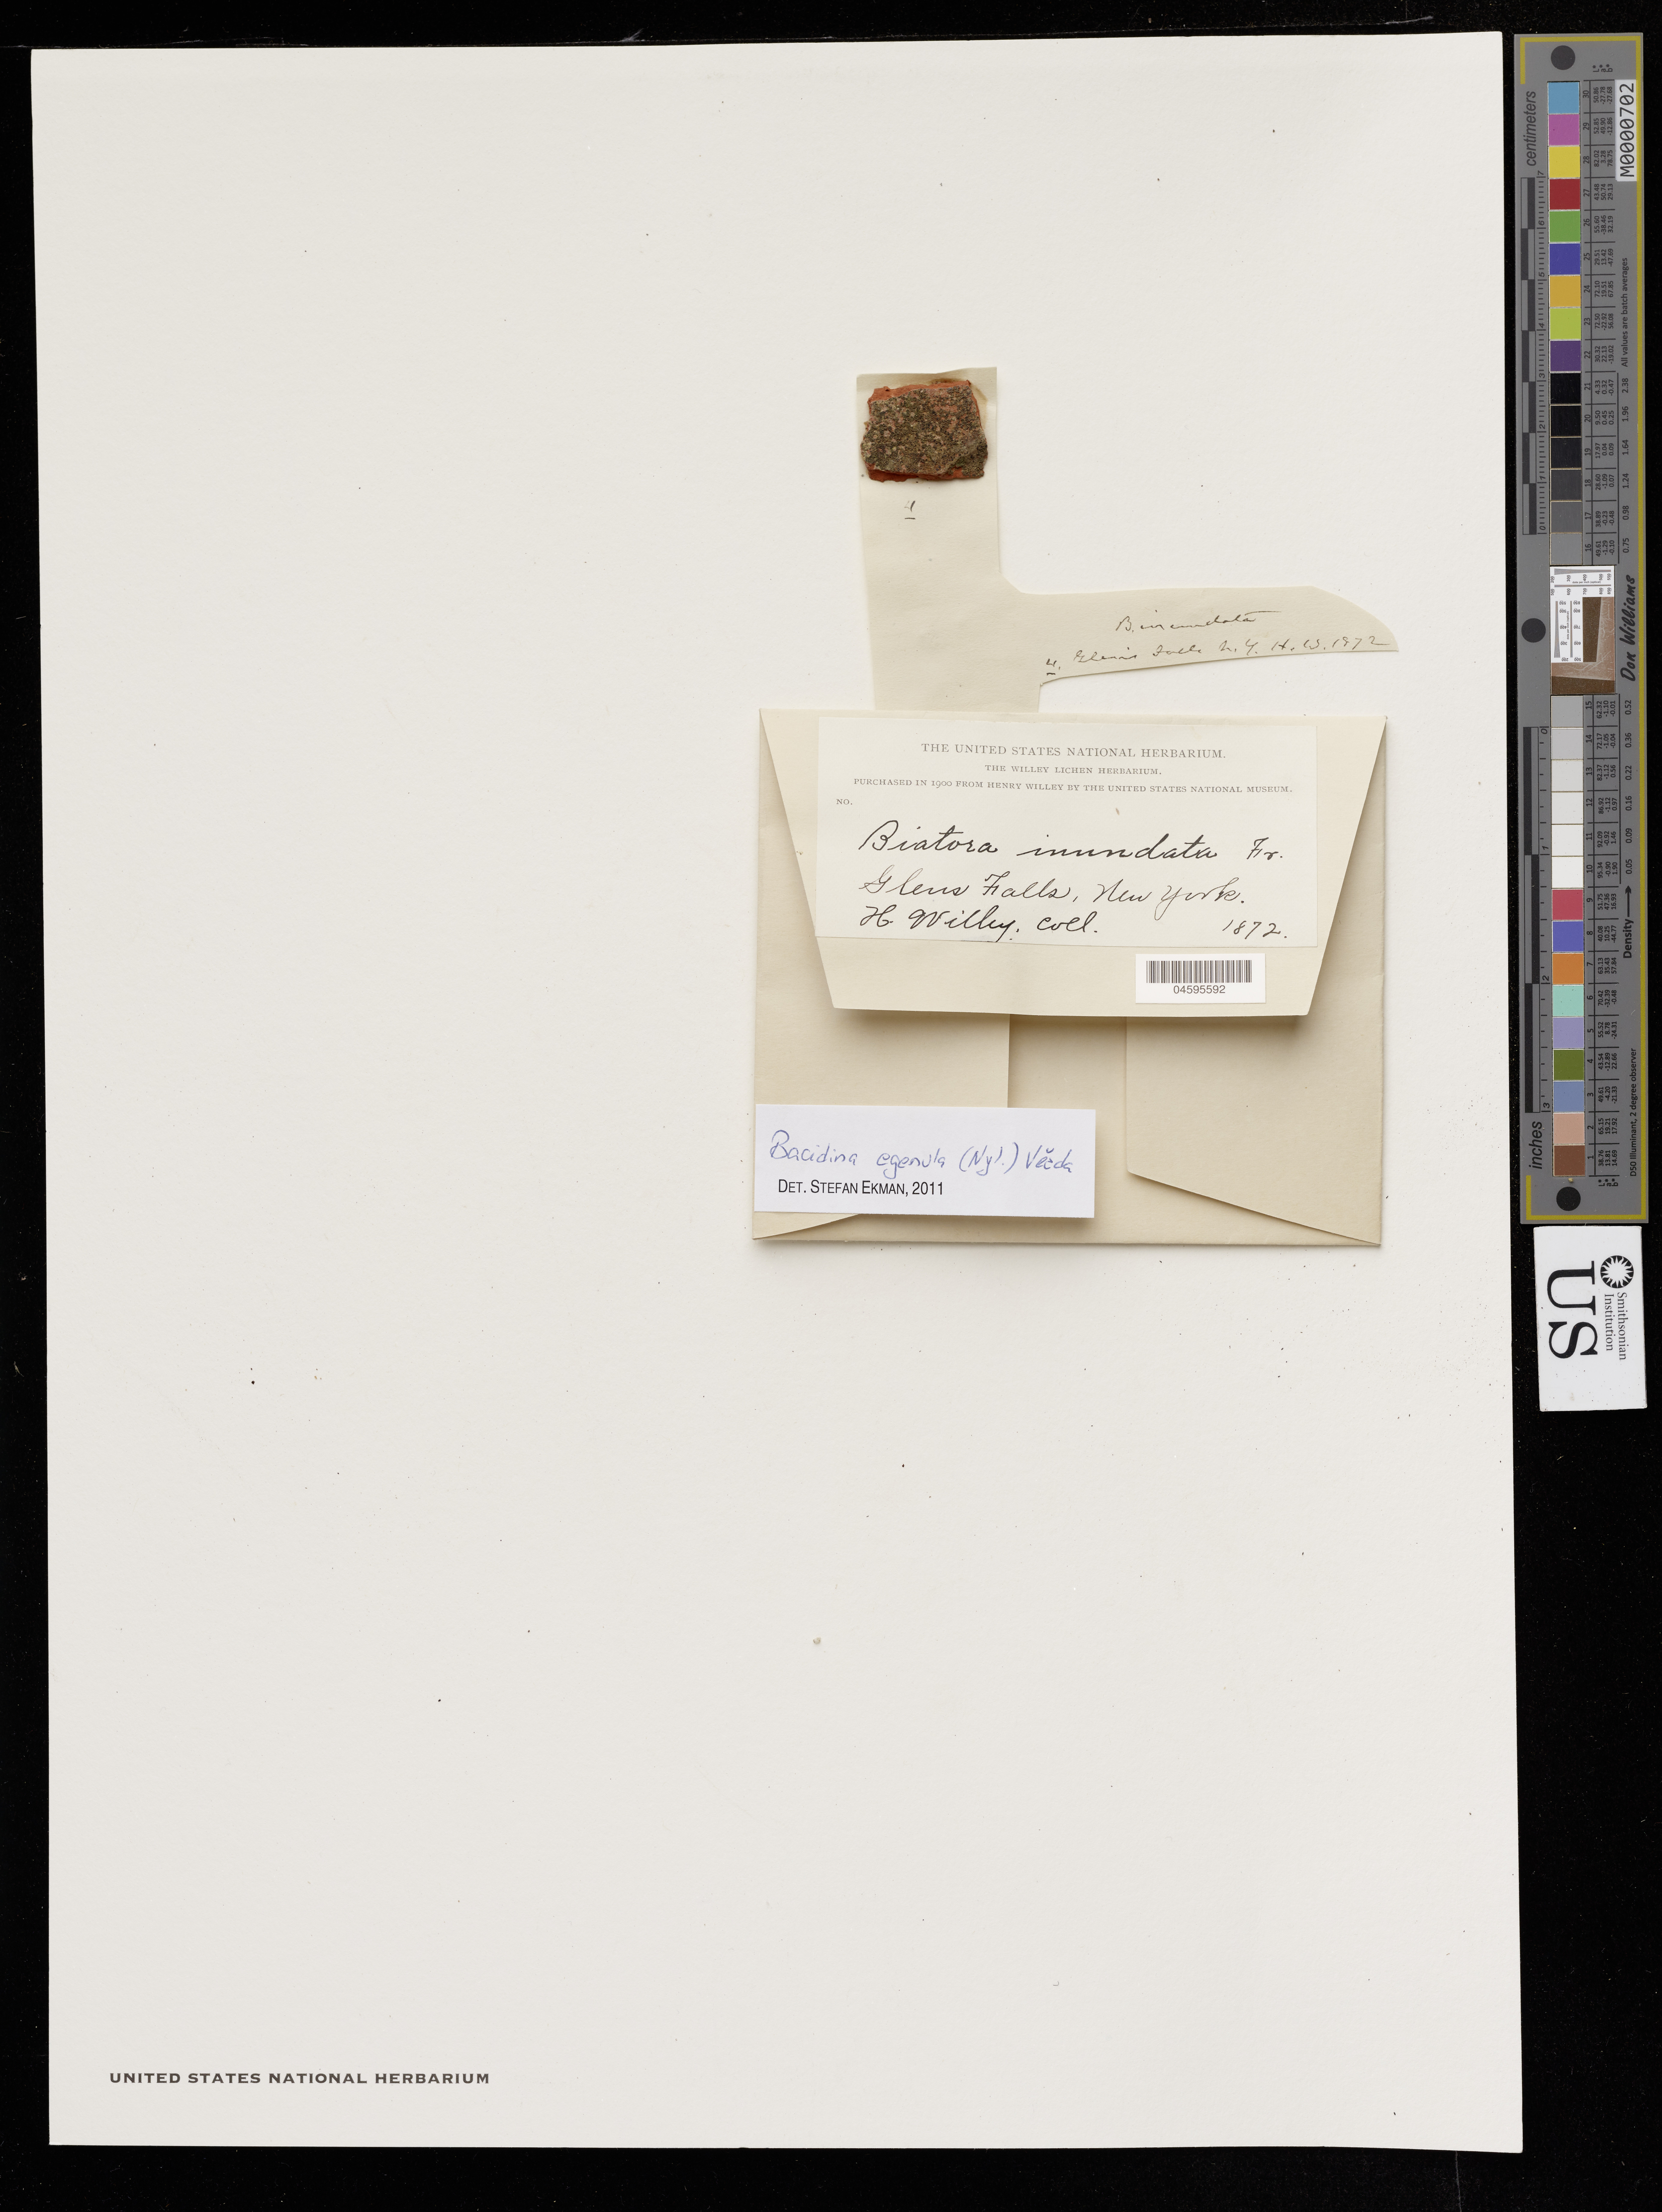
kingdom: Fungi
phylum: Ascomycota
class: Lecanoromycetes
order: Lecanorales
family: Ramalinaceae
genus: Bacidia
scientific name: Bacidia egenula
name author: (Nyl.) Arnold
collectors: H. Willey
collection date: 1872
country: United States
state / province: New York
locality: Glens Falls.